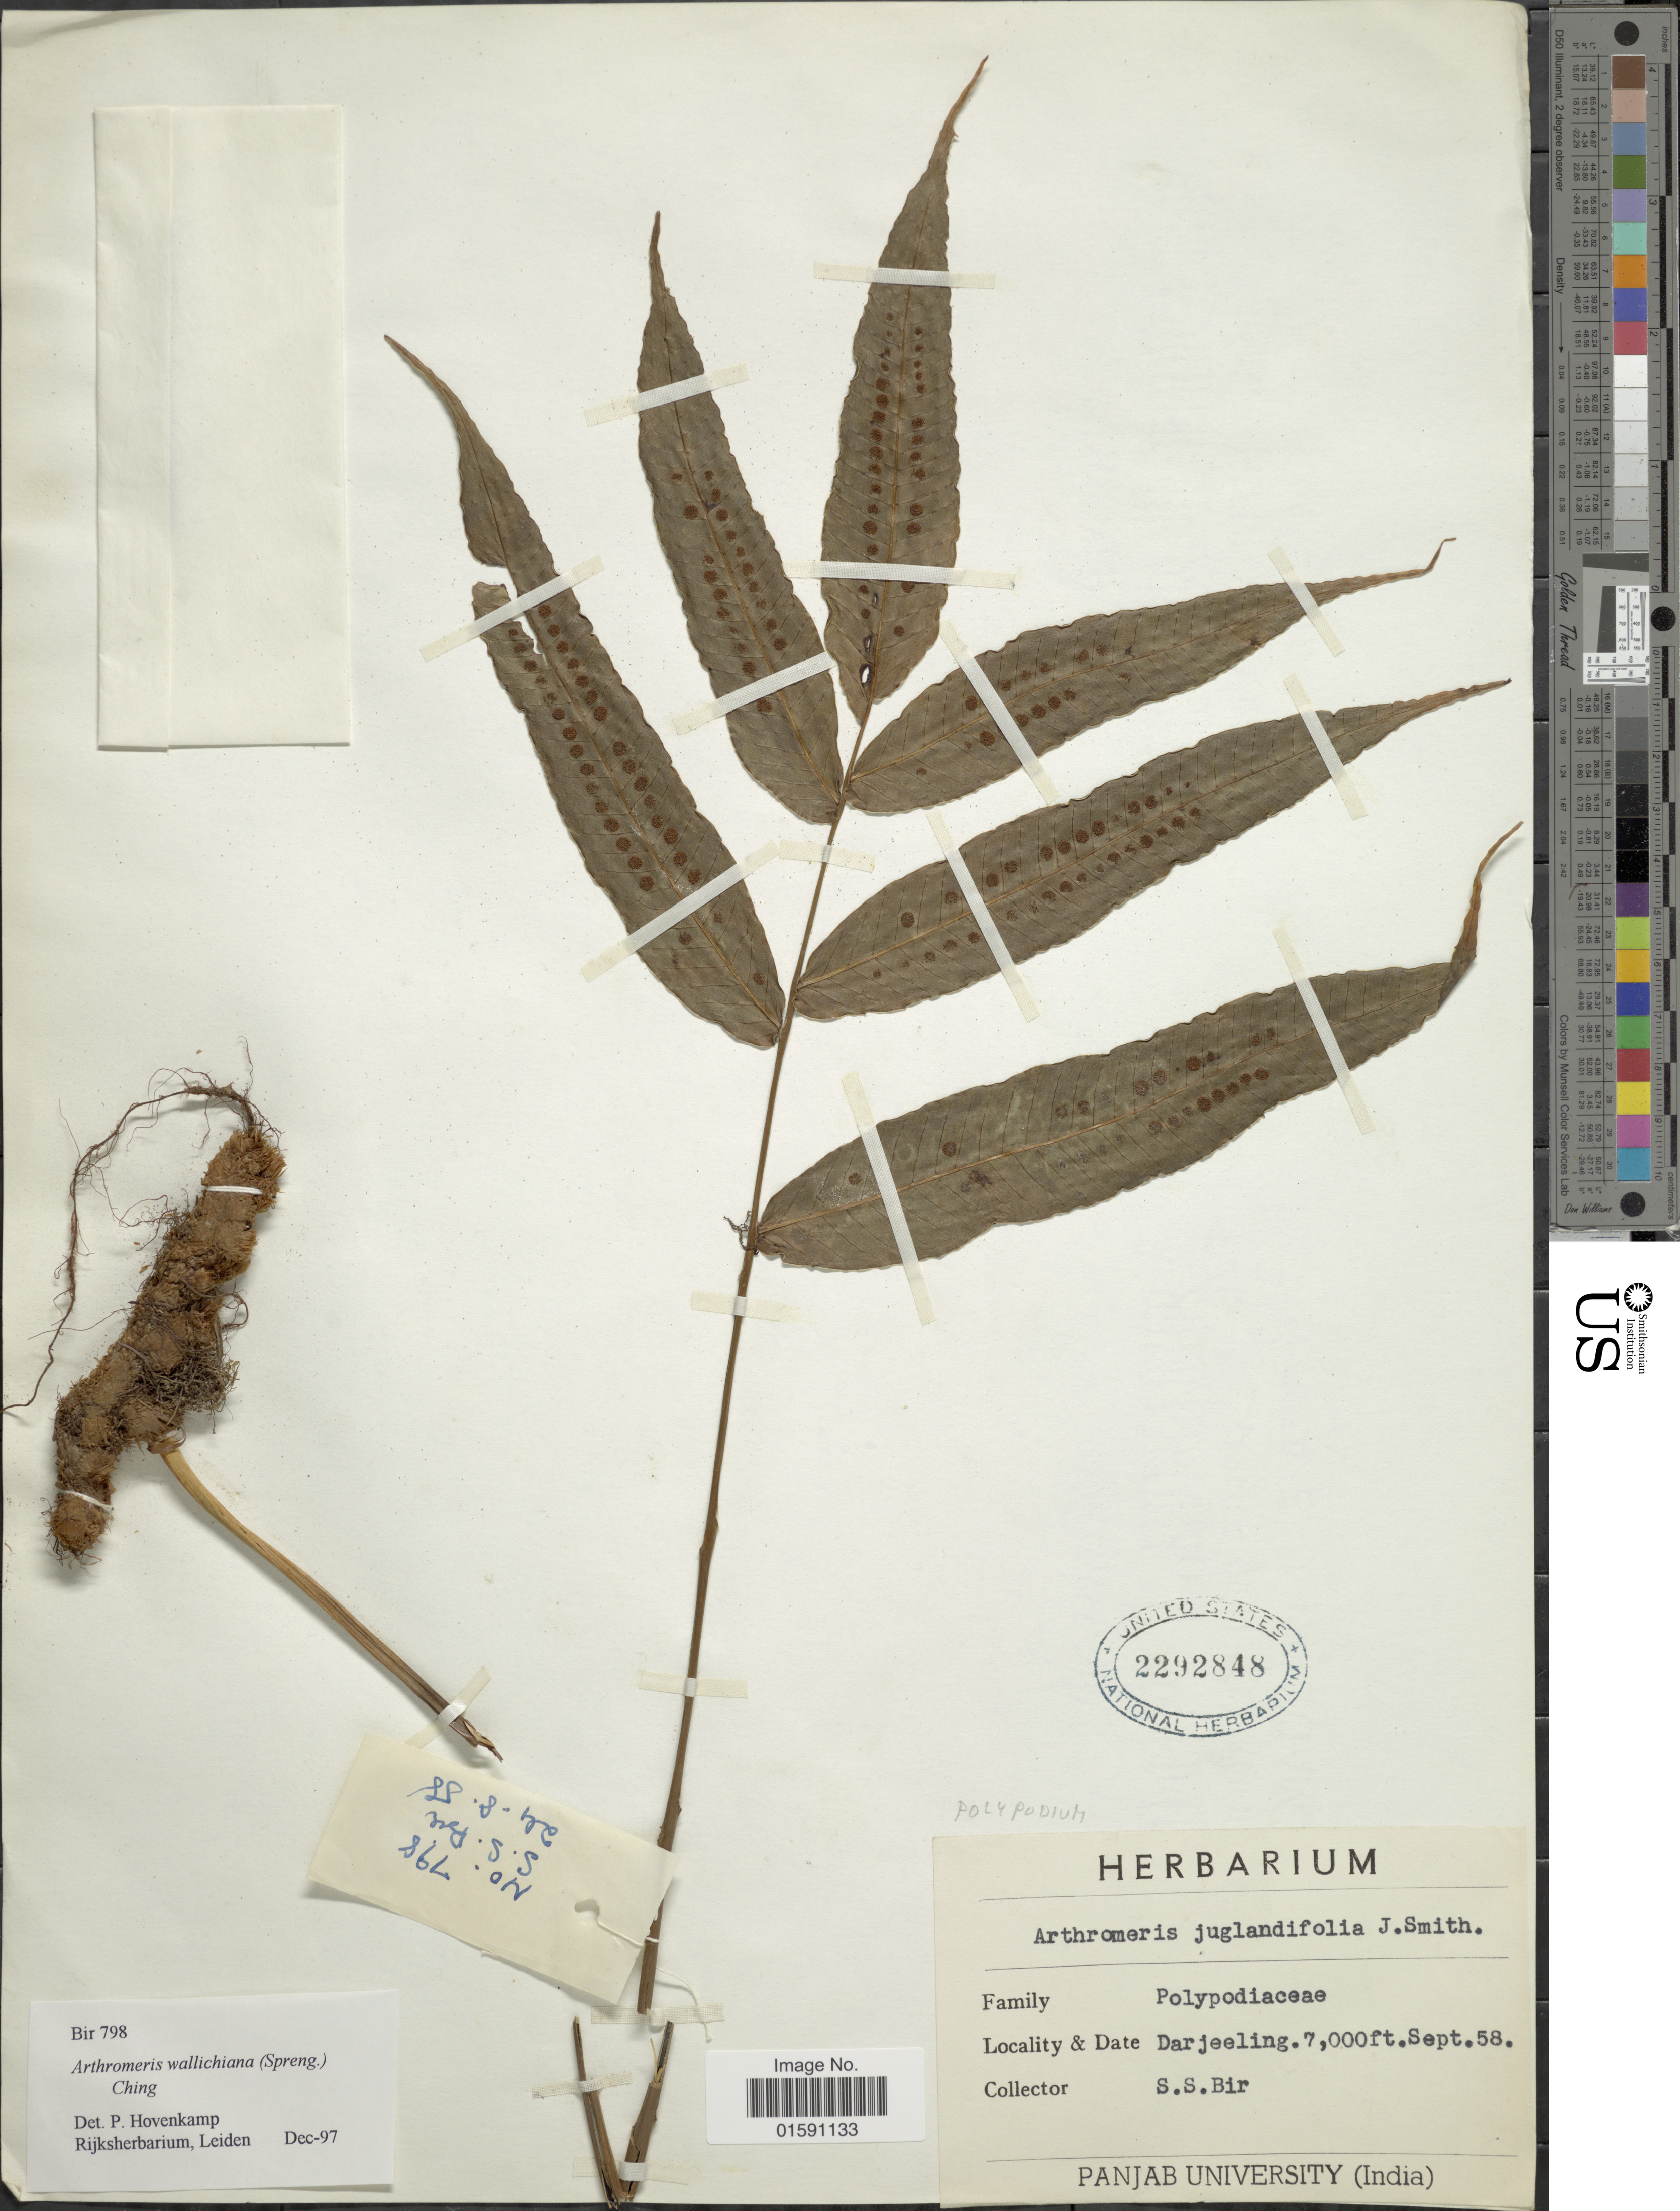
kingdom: Plantae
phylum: Tracheophyta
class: Polypodiopsida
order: Polypodiales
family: Polypodiaceae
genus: Arthromeris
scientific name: Arthromeris wallichiana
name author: (Spreng.) Ching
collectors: S. S. Bir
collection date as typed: Transcribed d/m/y: /9/58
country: India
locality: Darjeeling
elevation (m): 2134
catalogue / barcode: US 2292848